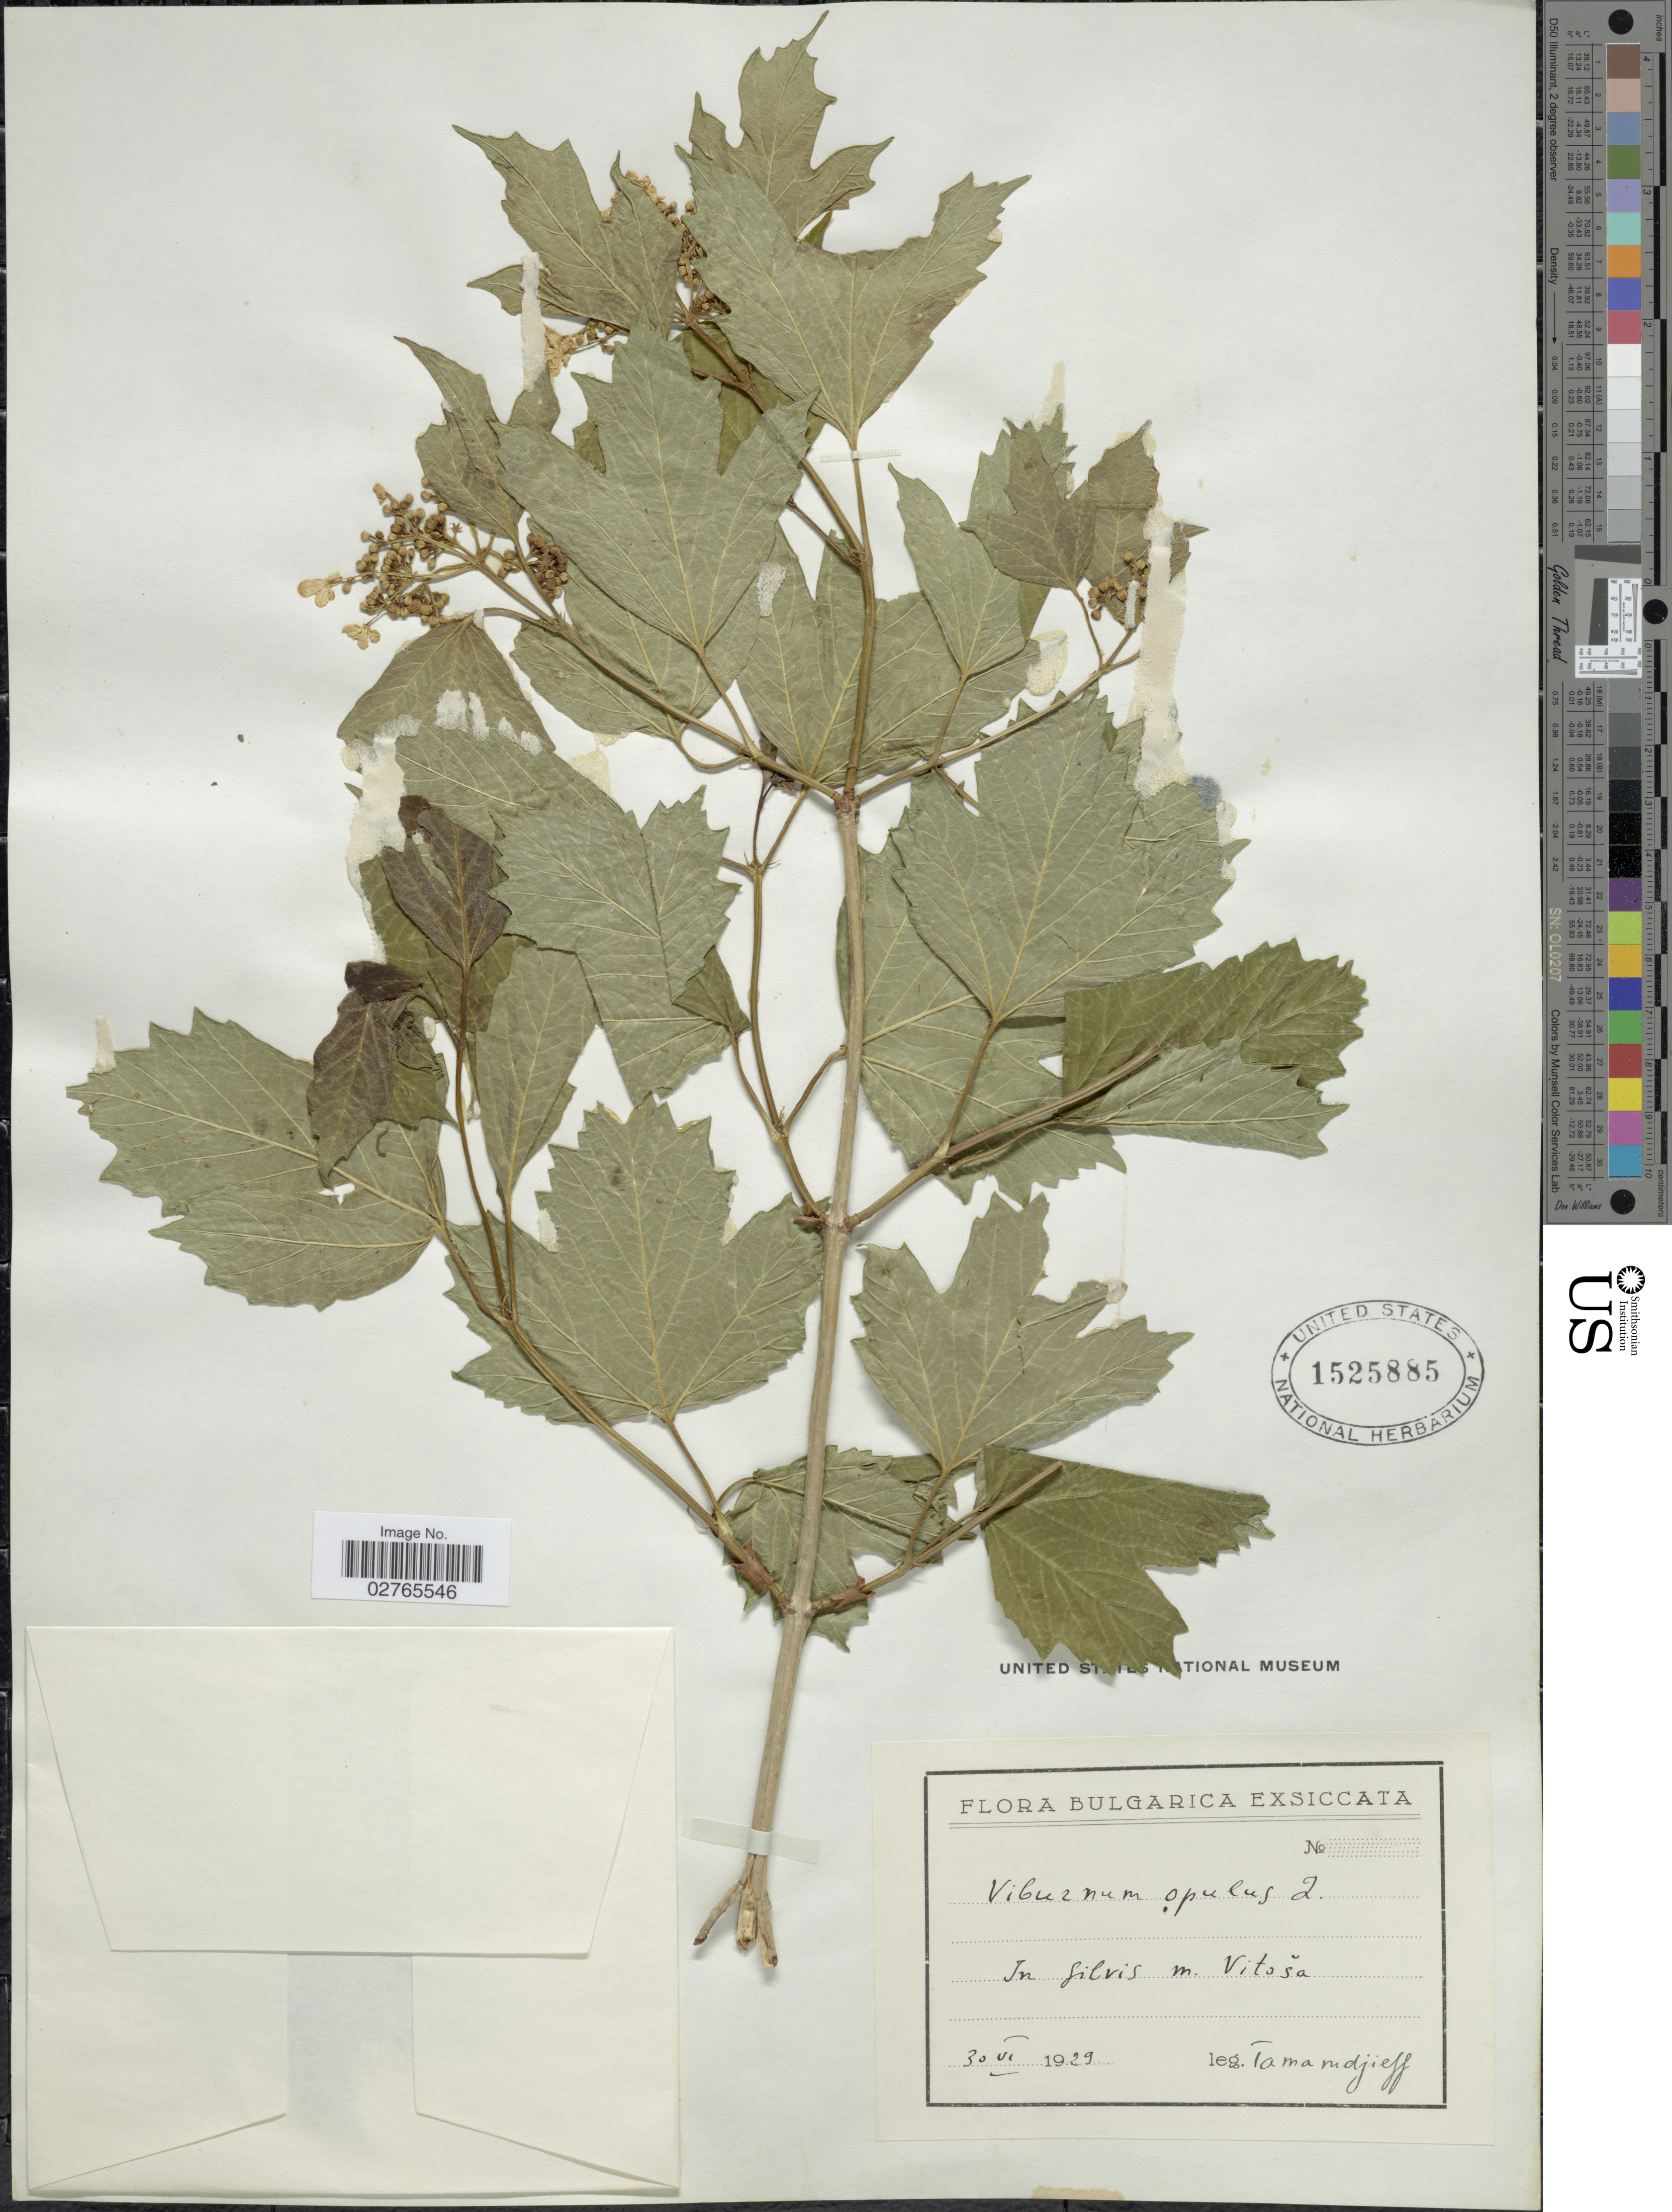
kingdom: Plantae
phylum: Tracheophyta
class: Magnoliopsida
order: Dipsacales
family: Viburnaceae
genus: Viburnum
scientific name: Viburnum opulus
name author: L.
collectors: Tamamdjieff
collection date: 1929-06-30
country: Bulgaria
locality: Bulgarica. In silvis m. Vitosa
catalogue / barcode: US 1525885